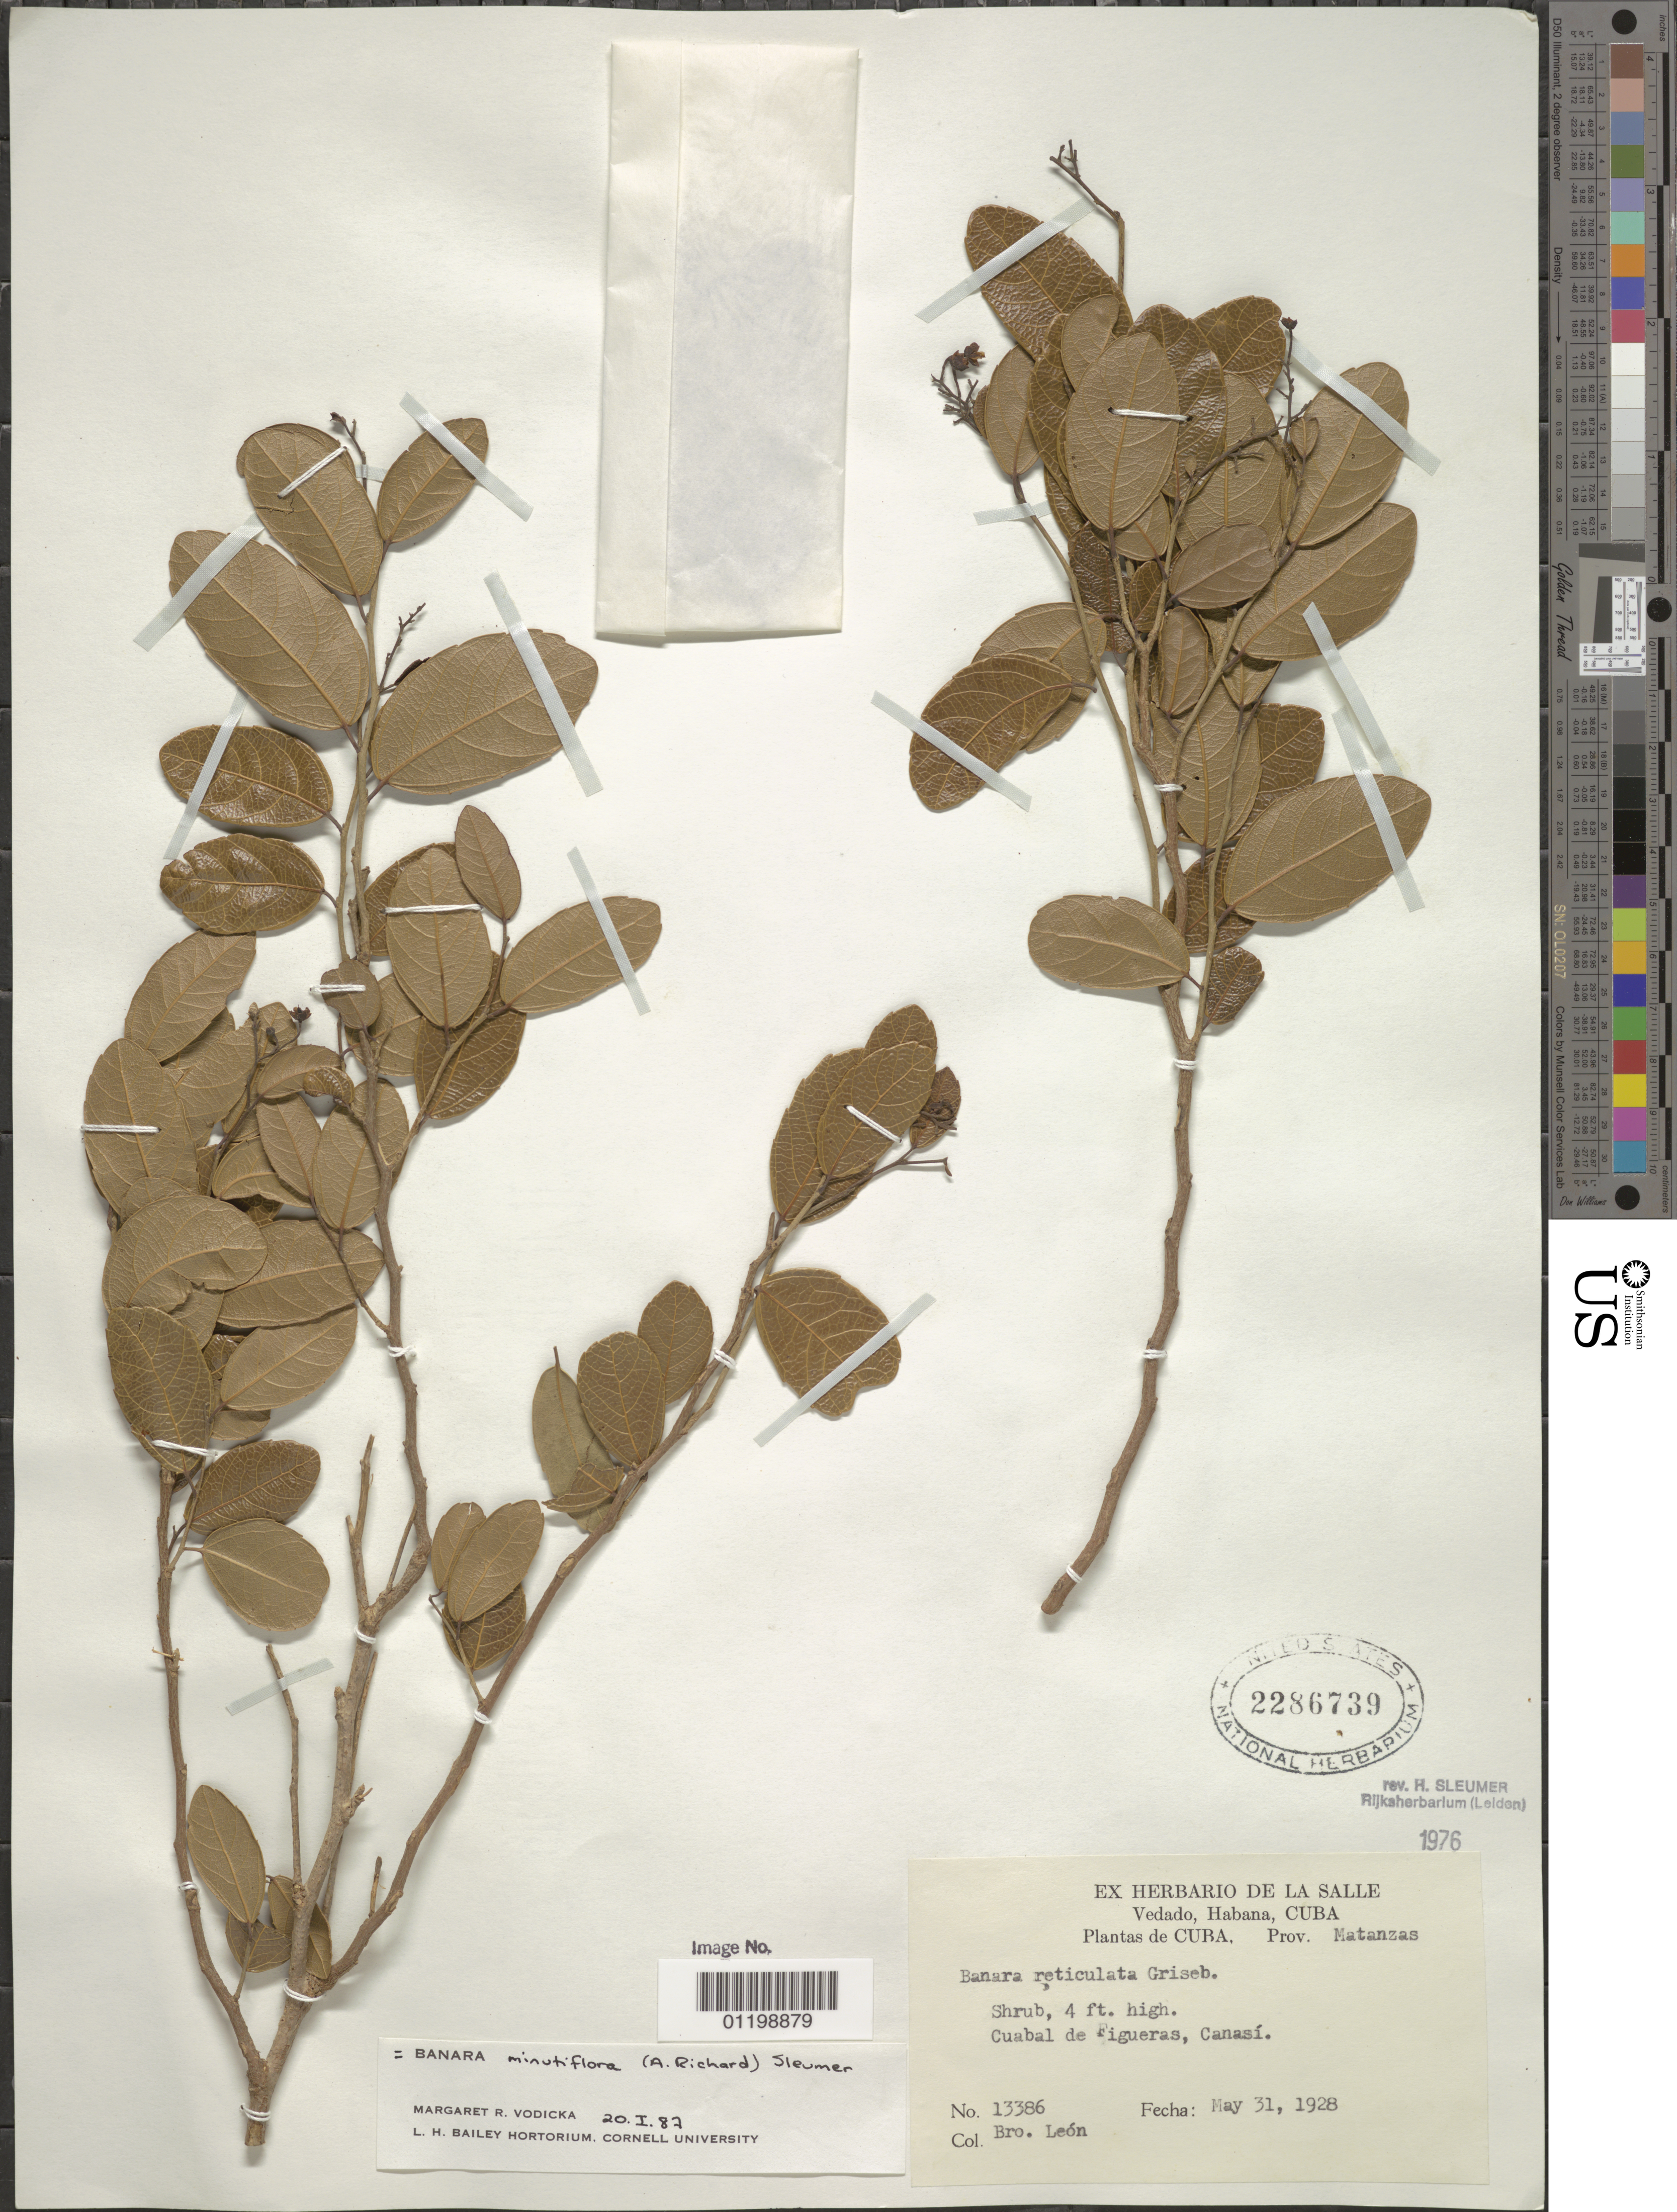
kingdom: Plantae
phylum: Tracheophyta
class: Magnoliopsida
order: Malpighiales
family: Salicaceae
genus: Banara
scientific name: Banara minutiflora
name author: (A. Rich.) Sleumer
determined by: Vodicka, M. R.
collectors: Bro. León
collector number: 13386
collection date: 1938-05-31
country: Cuba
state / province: Matanzas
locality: Cuabal de Figueras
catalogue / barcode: US 2286739